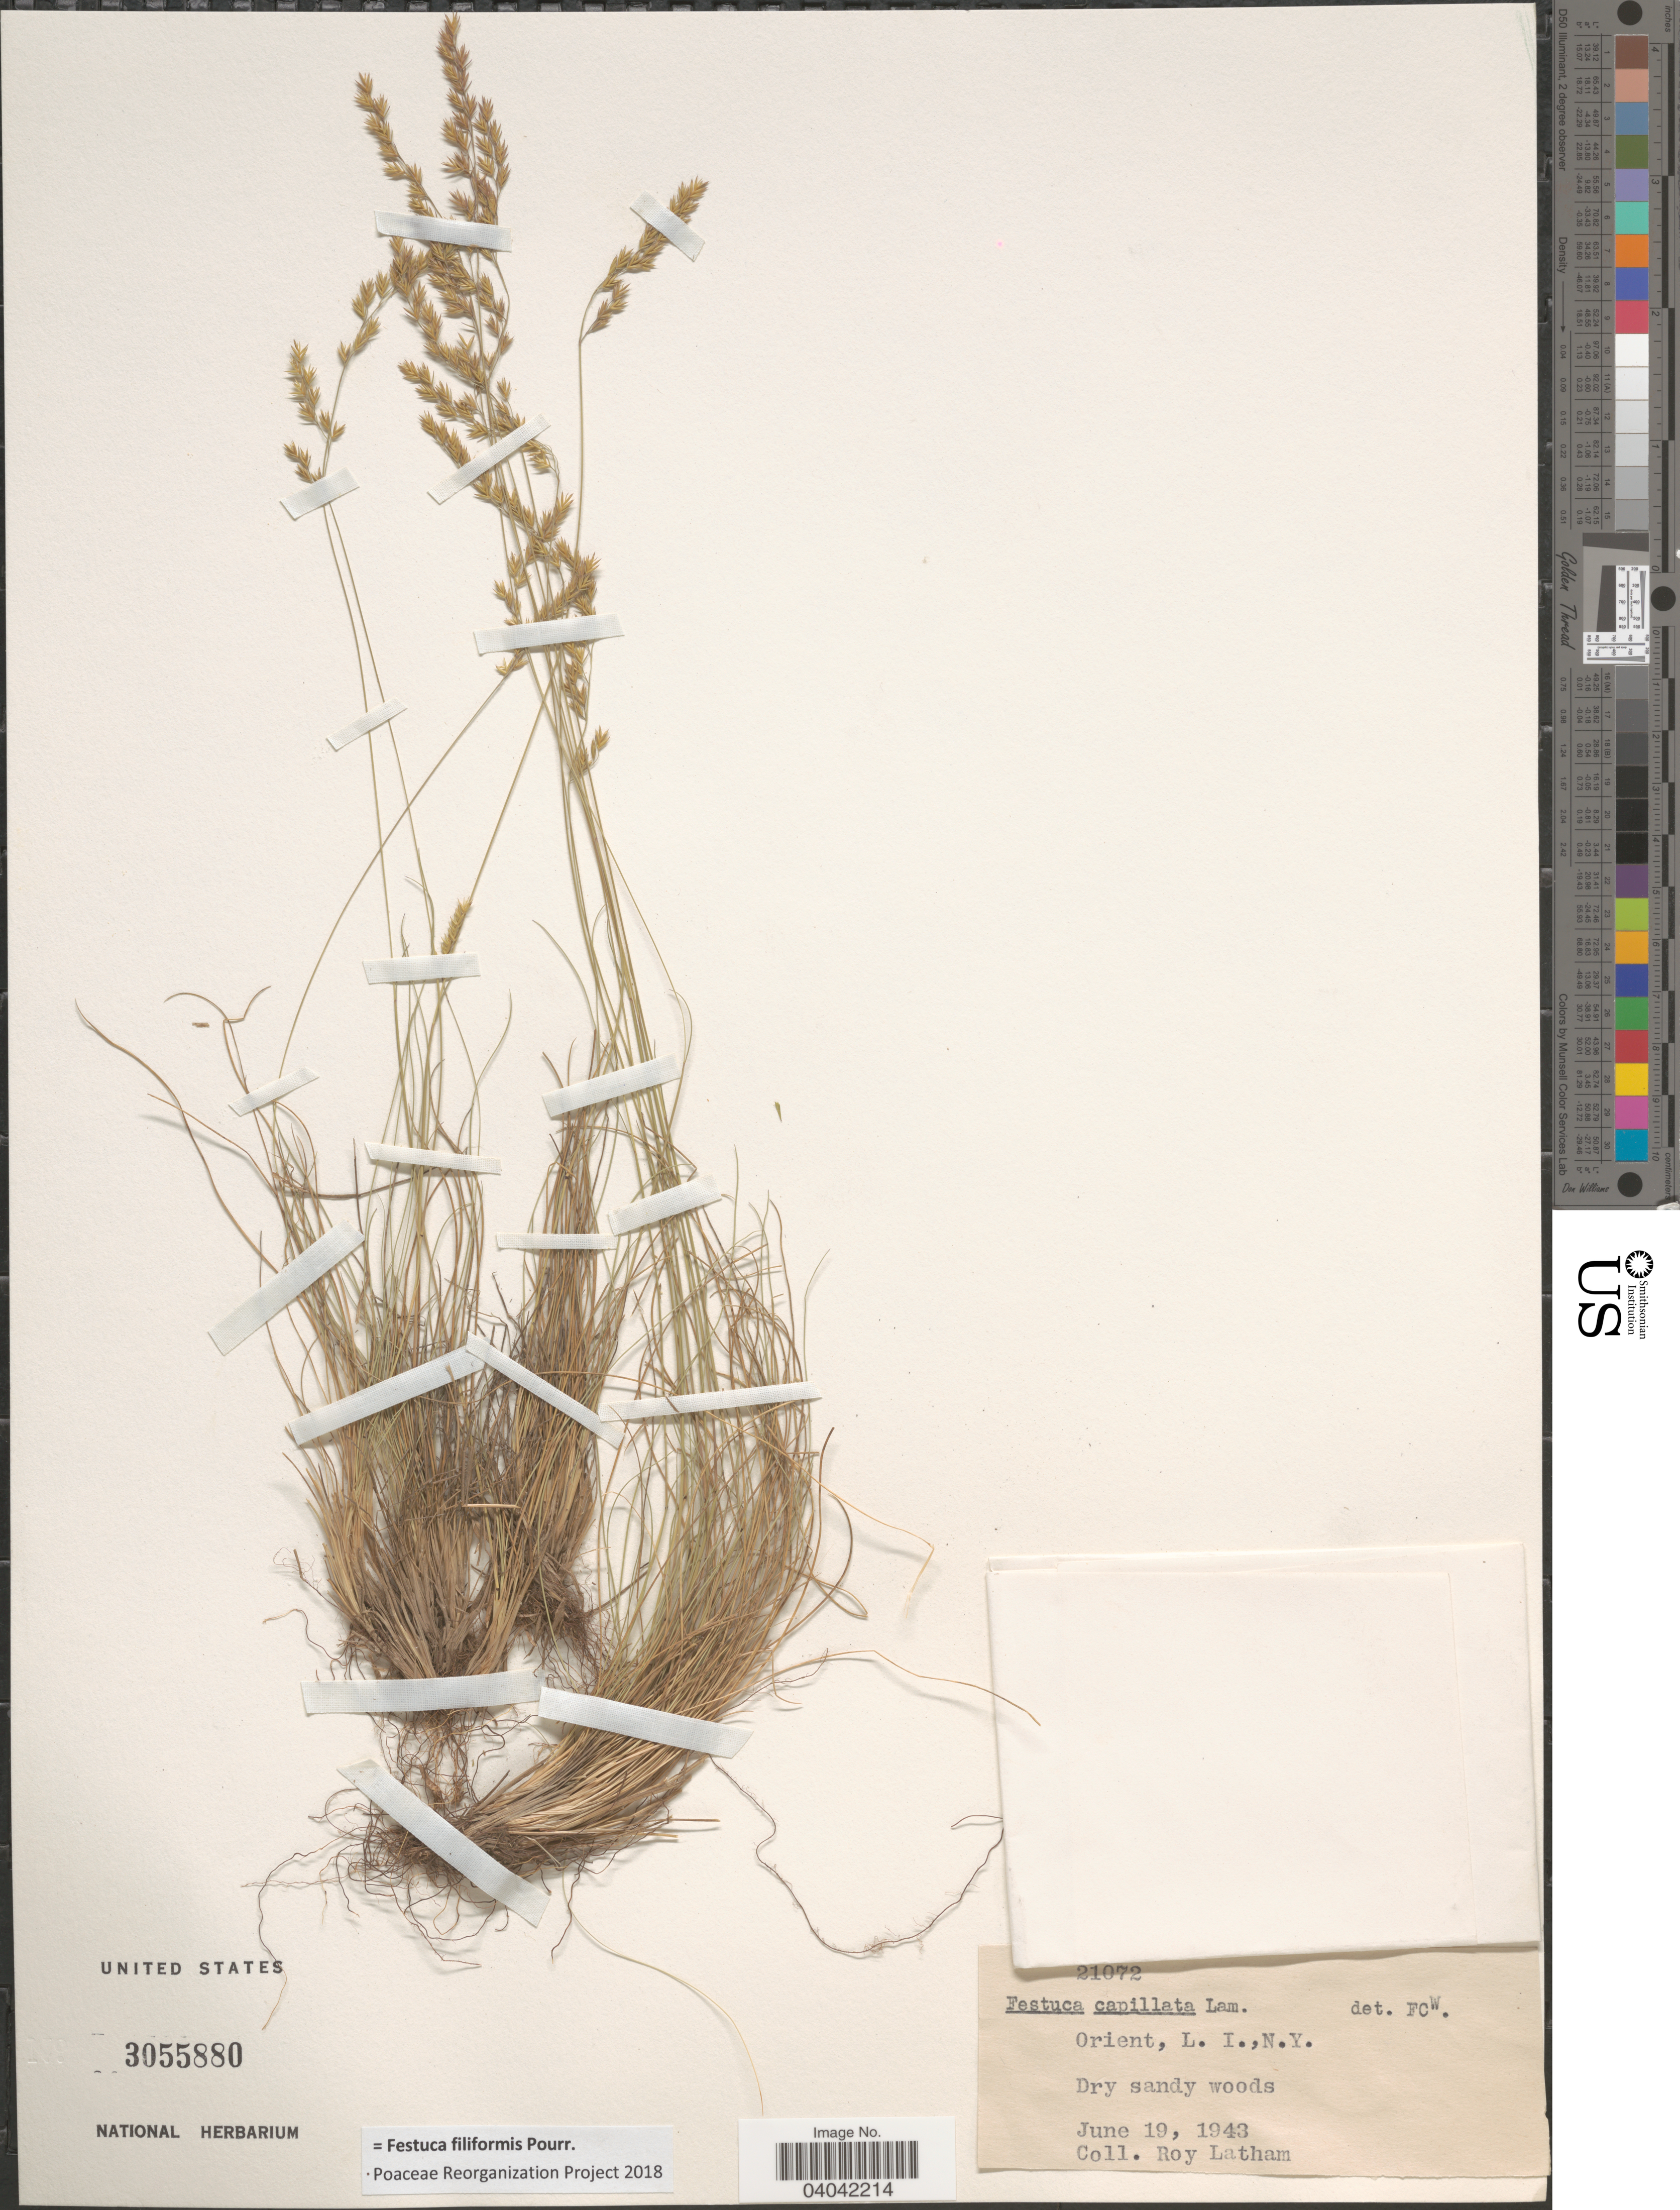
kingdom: Plantae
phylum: Tracheophyta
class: Liliopsida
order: Poales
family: Poaceae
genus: Festuca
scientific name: Festuca filiformis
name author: Pourr.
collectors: R. Latham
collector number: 21072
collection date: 1943-06-19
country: United States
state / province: New York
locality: Orient, L. I.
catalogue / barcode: US 3055880